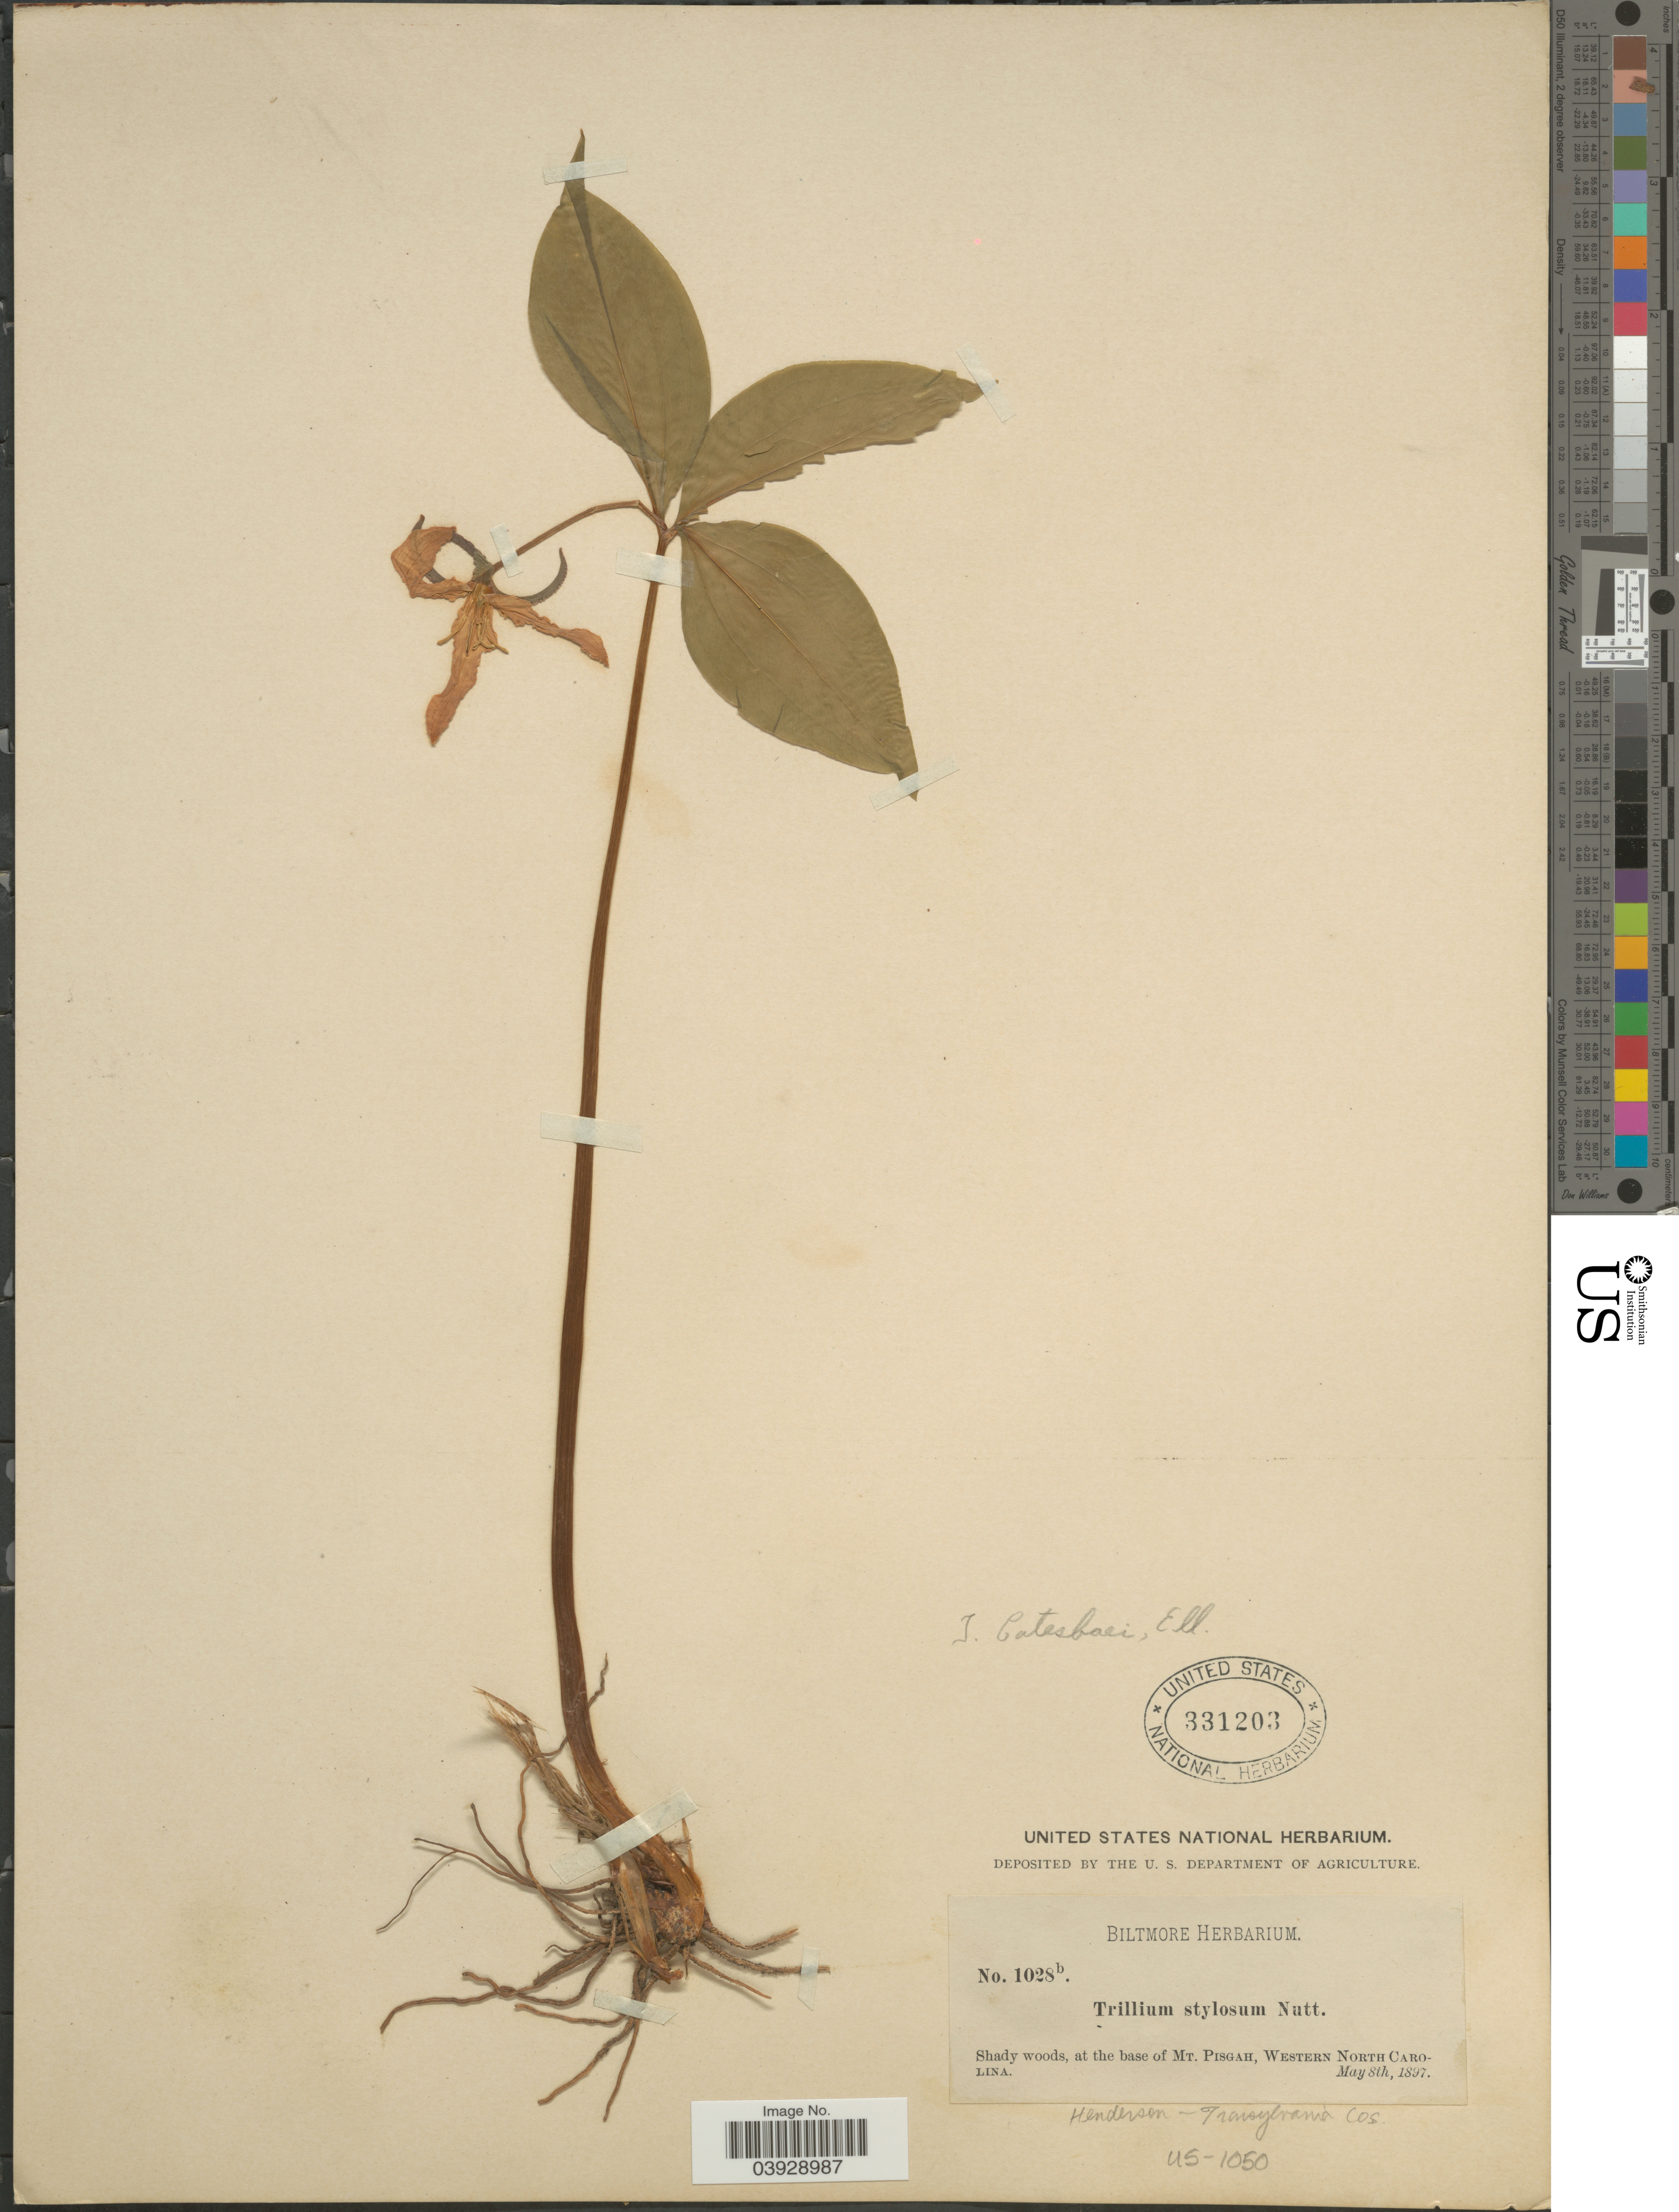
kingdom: Plantae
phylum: Tracheophyta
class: Liliopsida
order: Liliales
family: Melanthiaceae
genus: Trillium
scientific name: Trillium catesbaei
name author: Elliott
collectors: ex herb. Biltmore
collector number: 1028b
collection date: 1897-05-08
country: United States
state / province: North Carolina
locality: At the base of Mt. Pisgah, Western North Carolina. Henderson - Transylvania Cos.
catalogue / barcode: US 331203